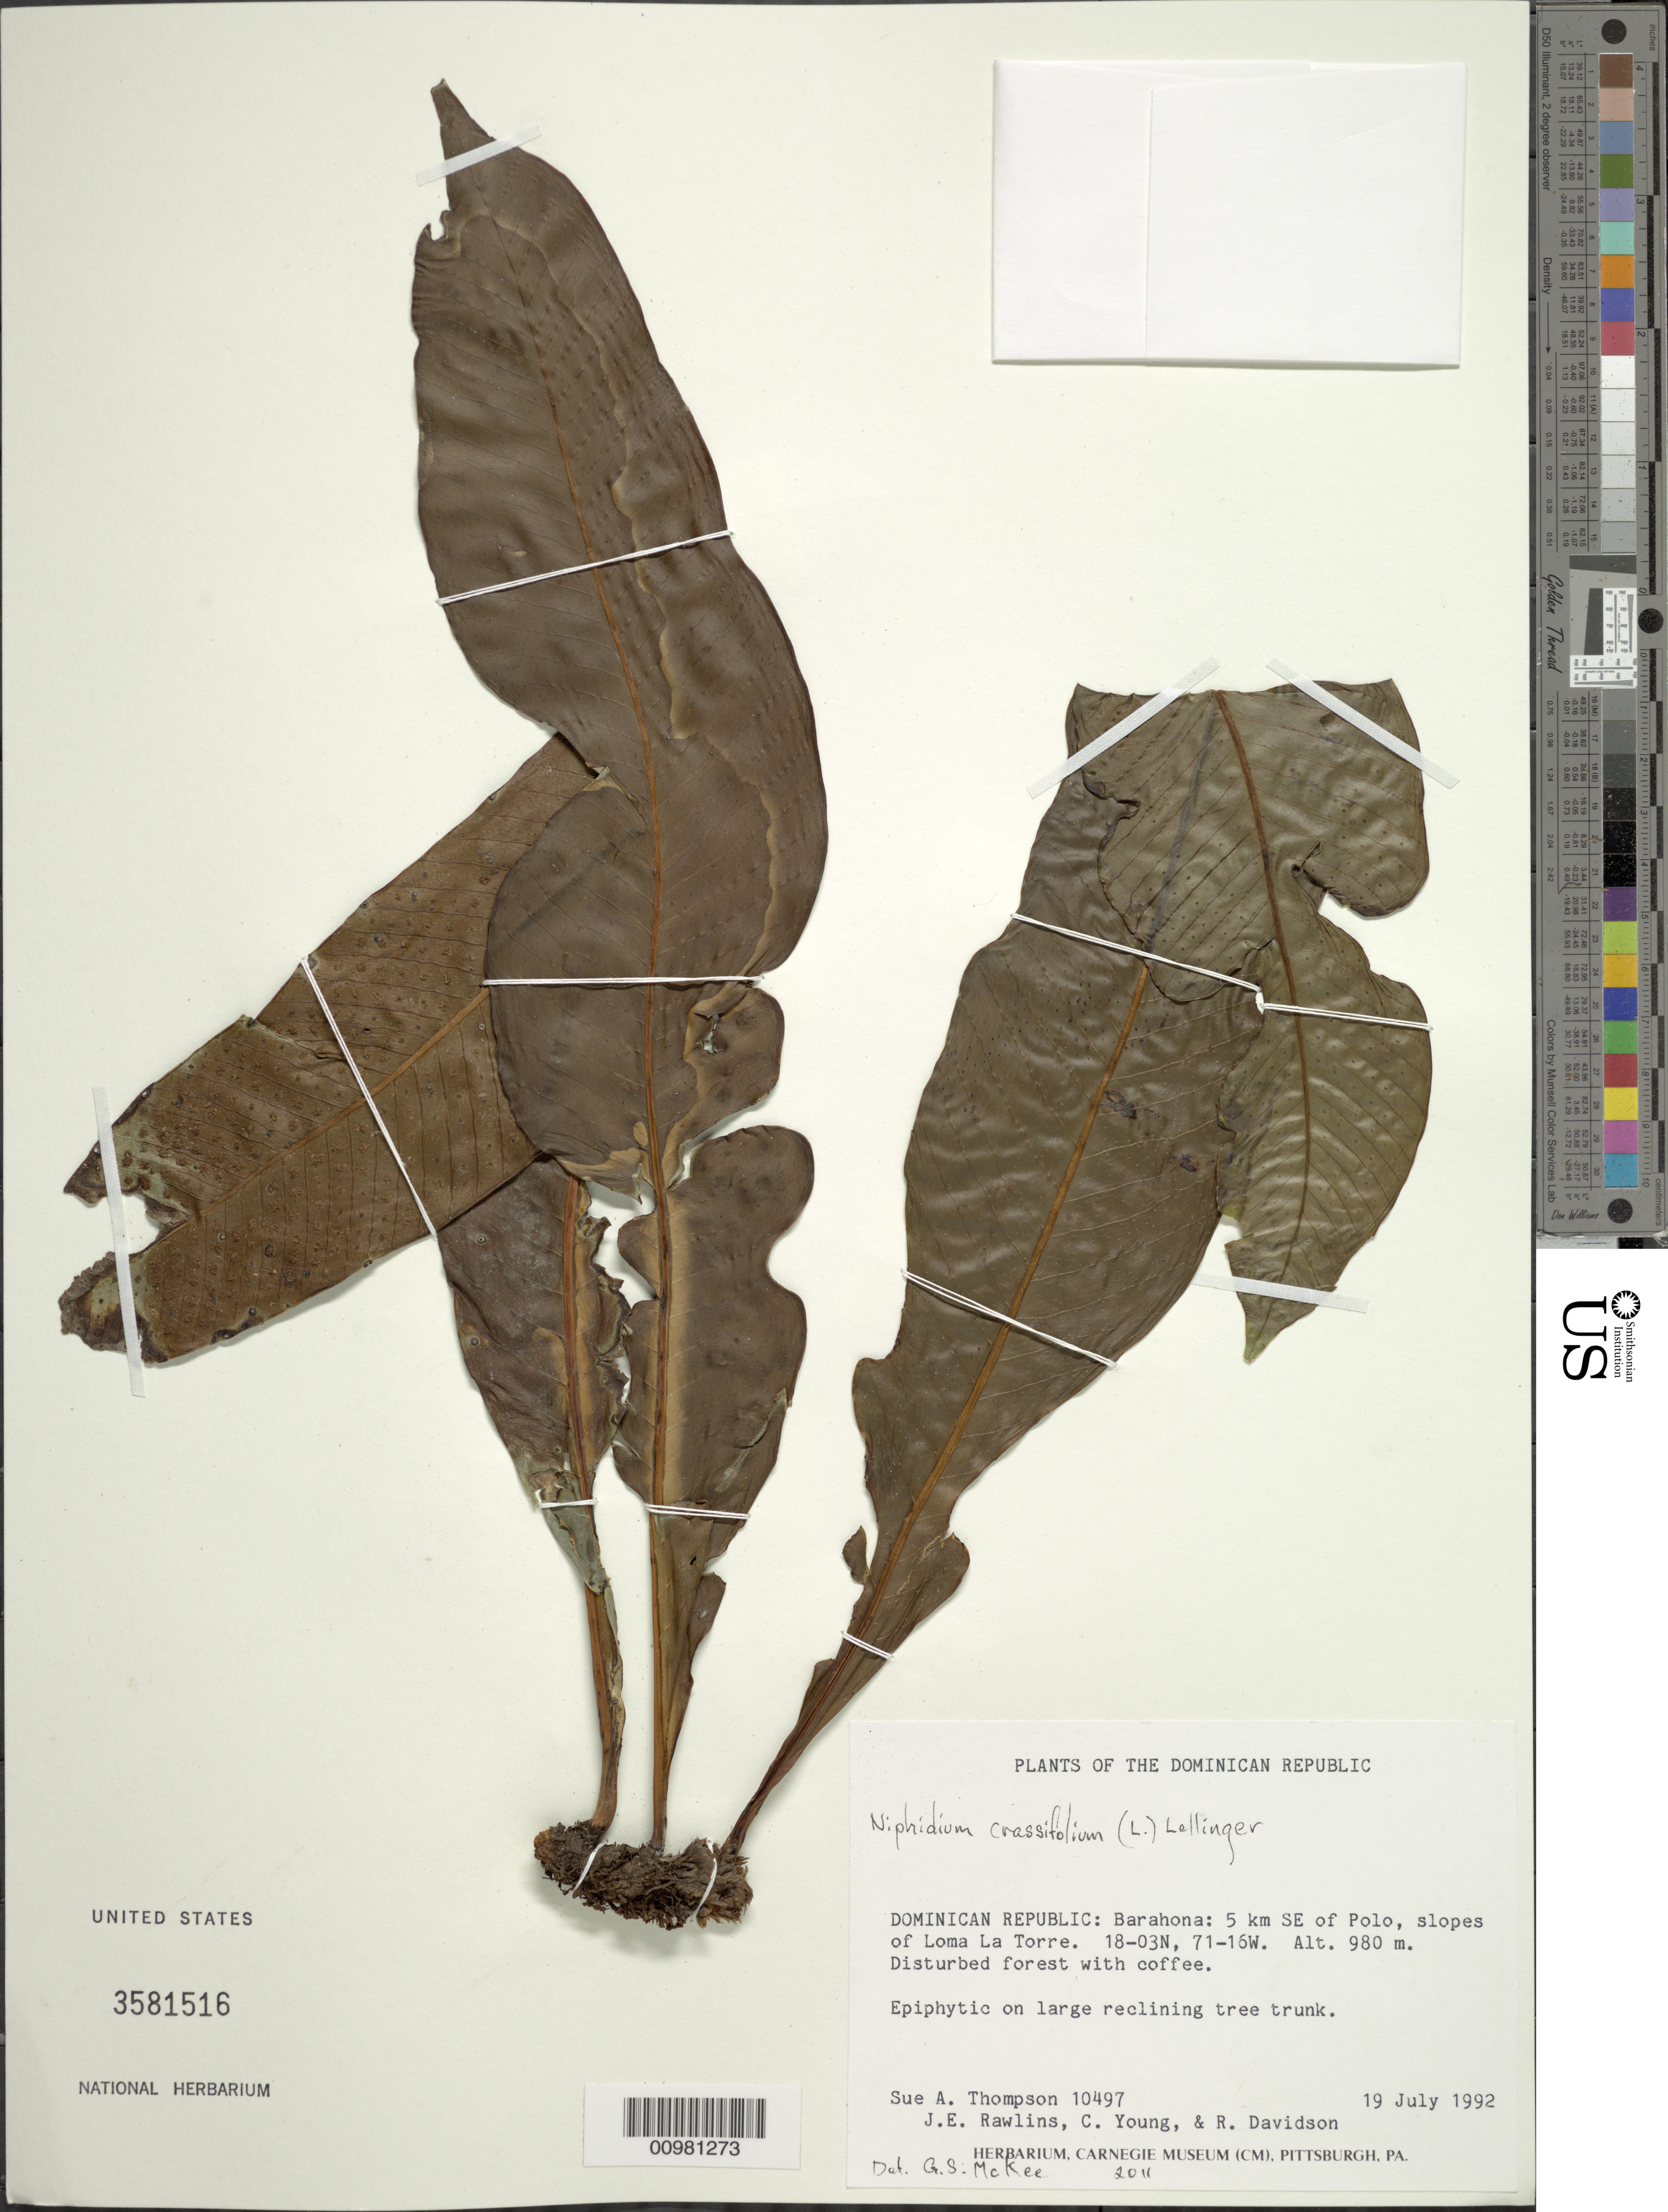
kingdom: Plantae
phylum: Tracheophyta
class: Polypodiopsida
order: Polypodiales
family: Polypodiaceae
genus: Niphidium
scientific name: Niphidium crassifolium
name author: (L.) Lellinger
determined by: McKee, G. S., (US), NMNH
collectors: S. A. Thompson, J. Rawlins, C. Young & R. Davidson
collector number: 10497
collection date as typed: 19 Jul 1992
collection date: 1992-07-19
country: Dominican Republic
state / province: Barahona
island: Hispaniola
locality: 5 km SE of Polo, slopes of Loma La Torre.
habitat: Disturbed forest with coffee.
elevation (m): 980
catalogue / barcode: US 3581516